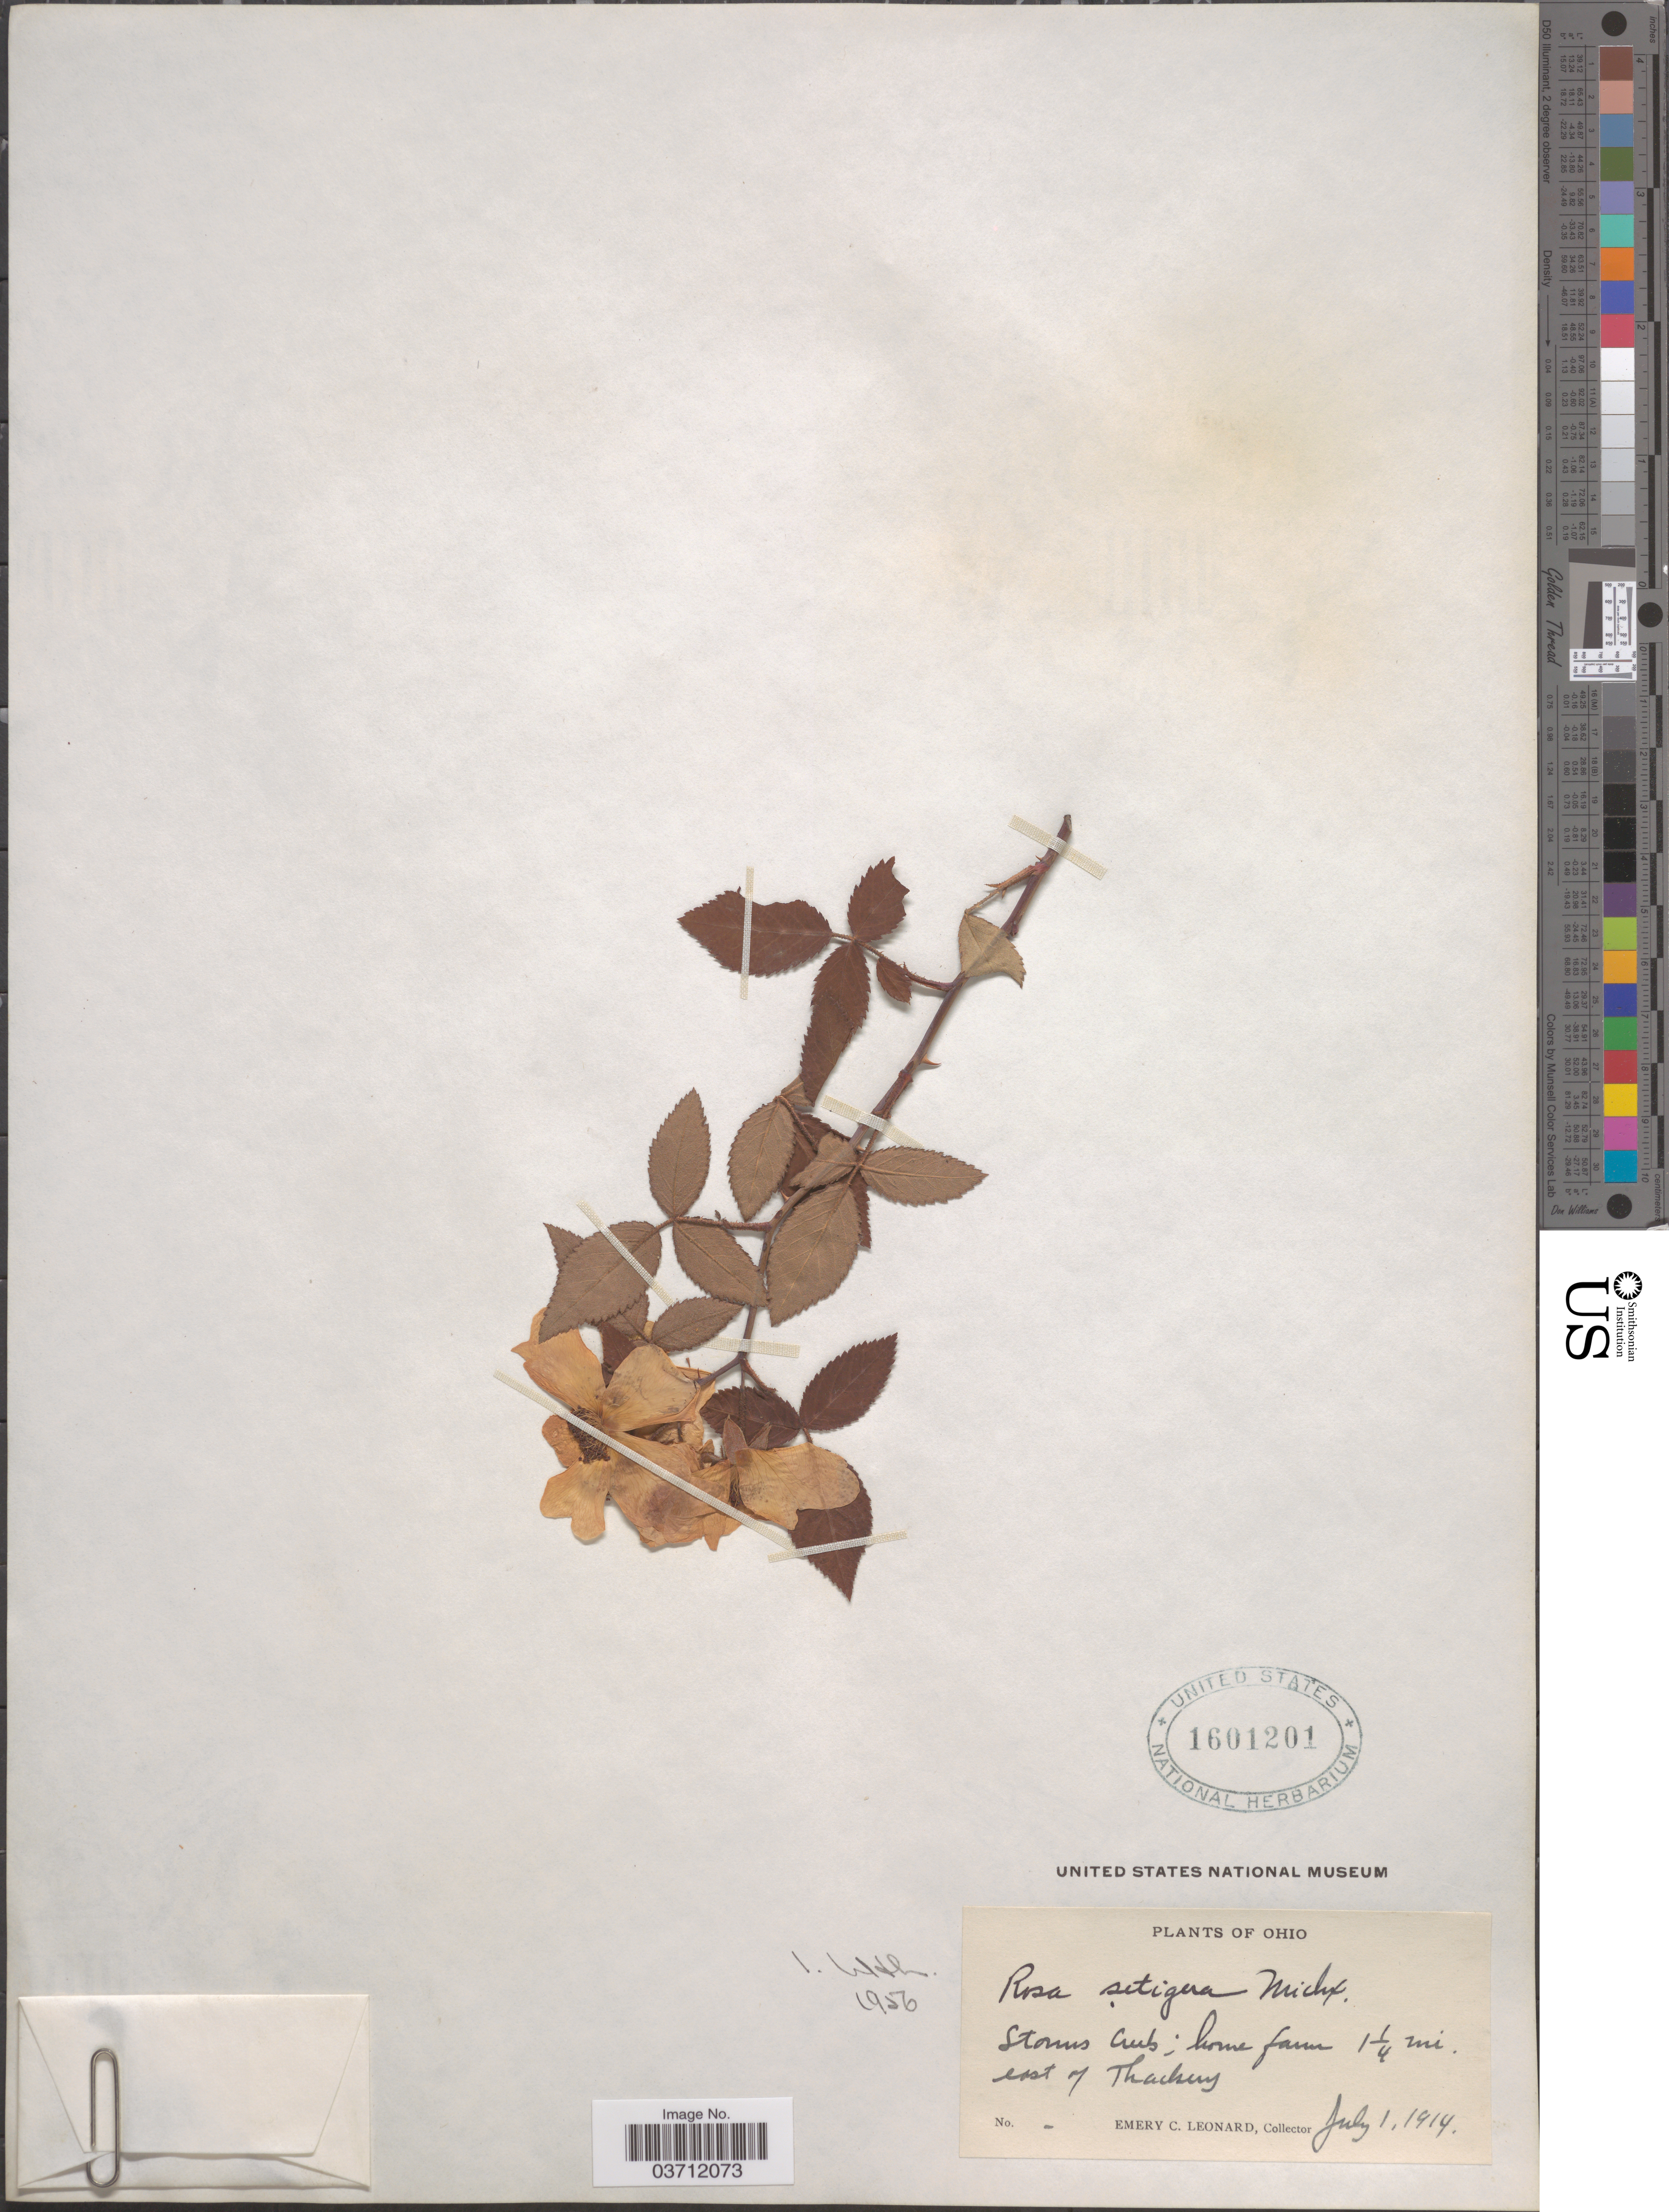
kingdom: Plantae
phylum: Tracheophyta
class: Magnoliopsida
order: Rosales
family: Rosaceae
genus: Rosa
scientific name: Rosa setigera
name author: Michx.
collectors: E. C. Leonard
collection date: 1914-07-01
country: United States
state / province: Ohio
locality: Storms Creek; home farm 1¼ mi. east of Thackery.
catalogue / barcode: US 1601201